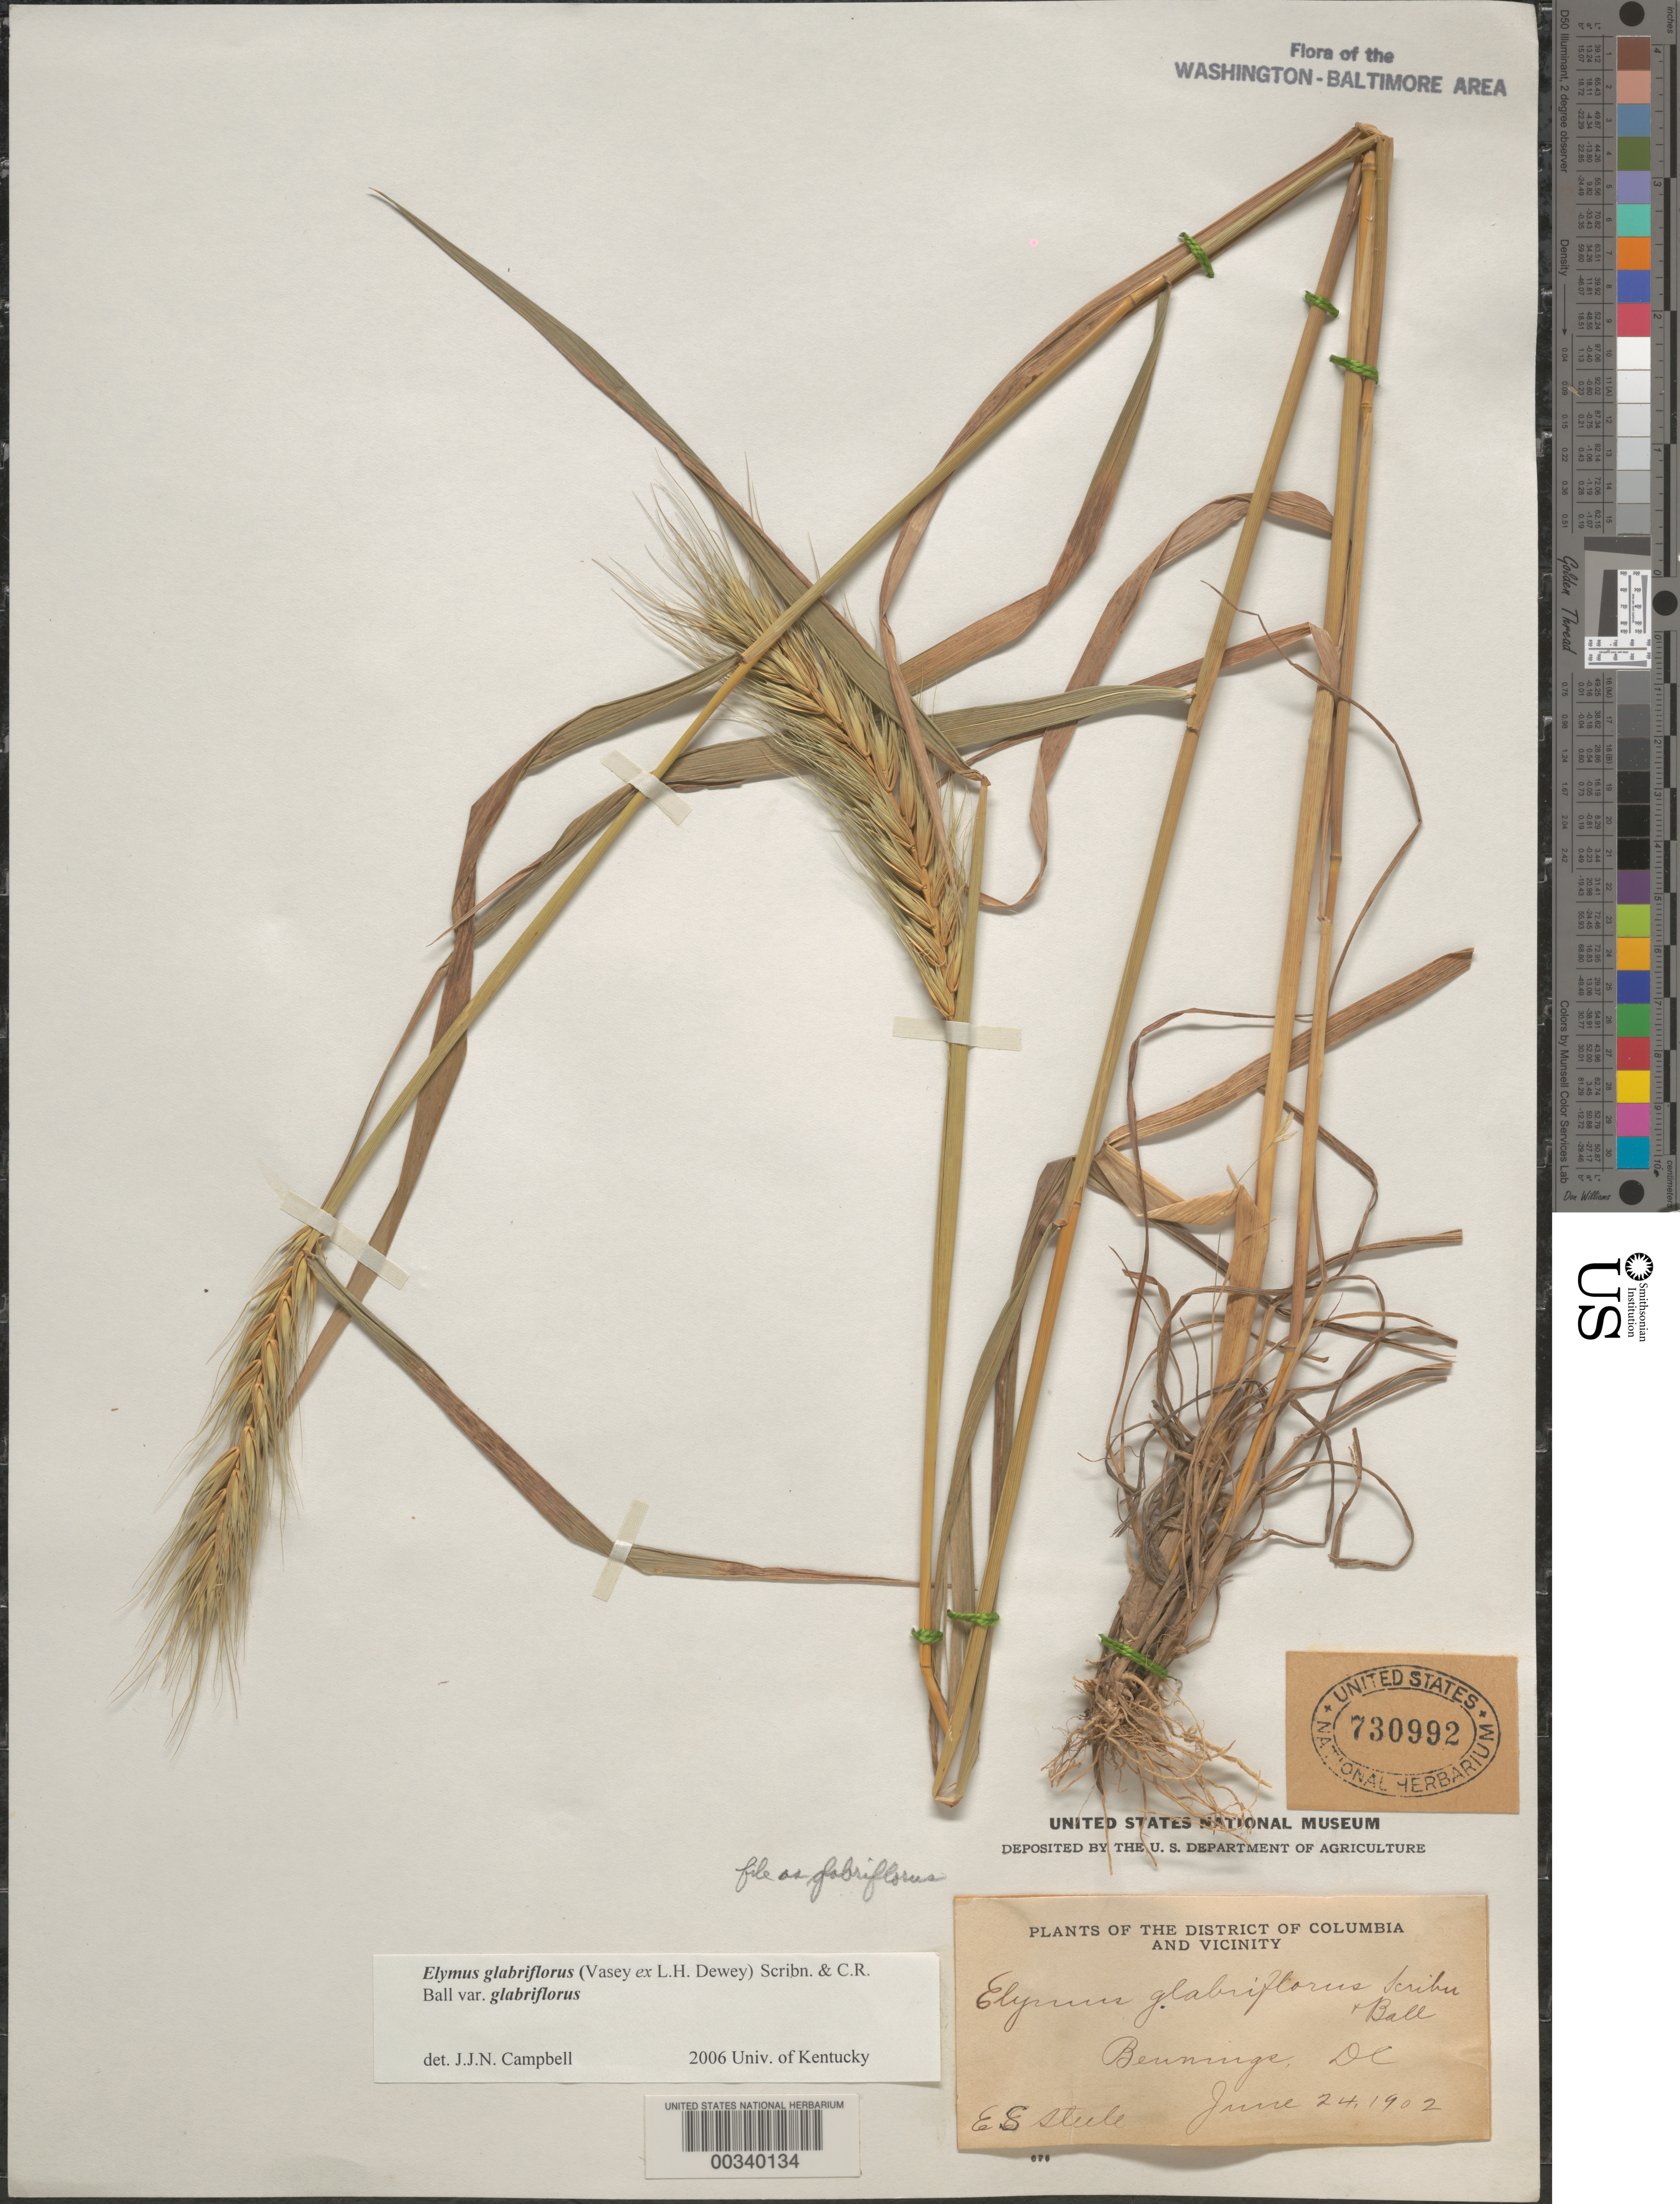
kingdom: Plantae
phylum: Tracheophyta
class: Liliopsida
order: Poales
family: Poaceae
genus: Elymus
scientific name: Elymus glabriflorus var. glabriflorus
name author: (Vasey ex L.H. Dewey) Scribn. & C.R. Ball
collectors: E. Steele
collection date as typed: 24 Jun 1902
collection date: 1902-06-24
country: United States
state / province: District of Columbia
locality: Bennings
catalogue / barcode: US 730992